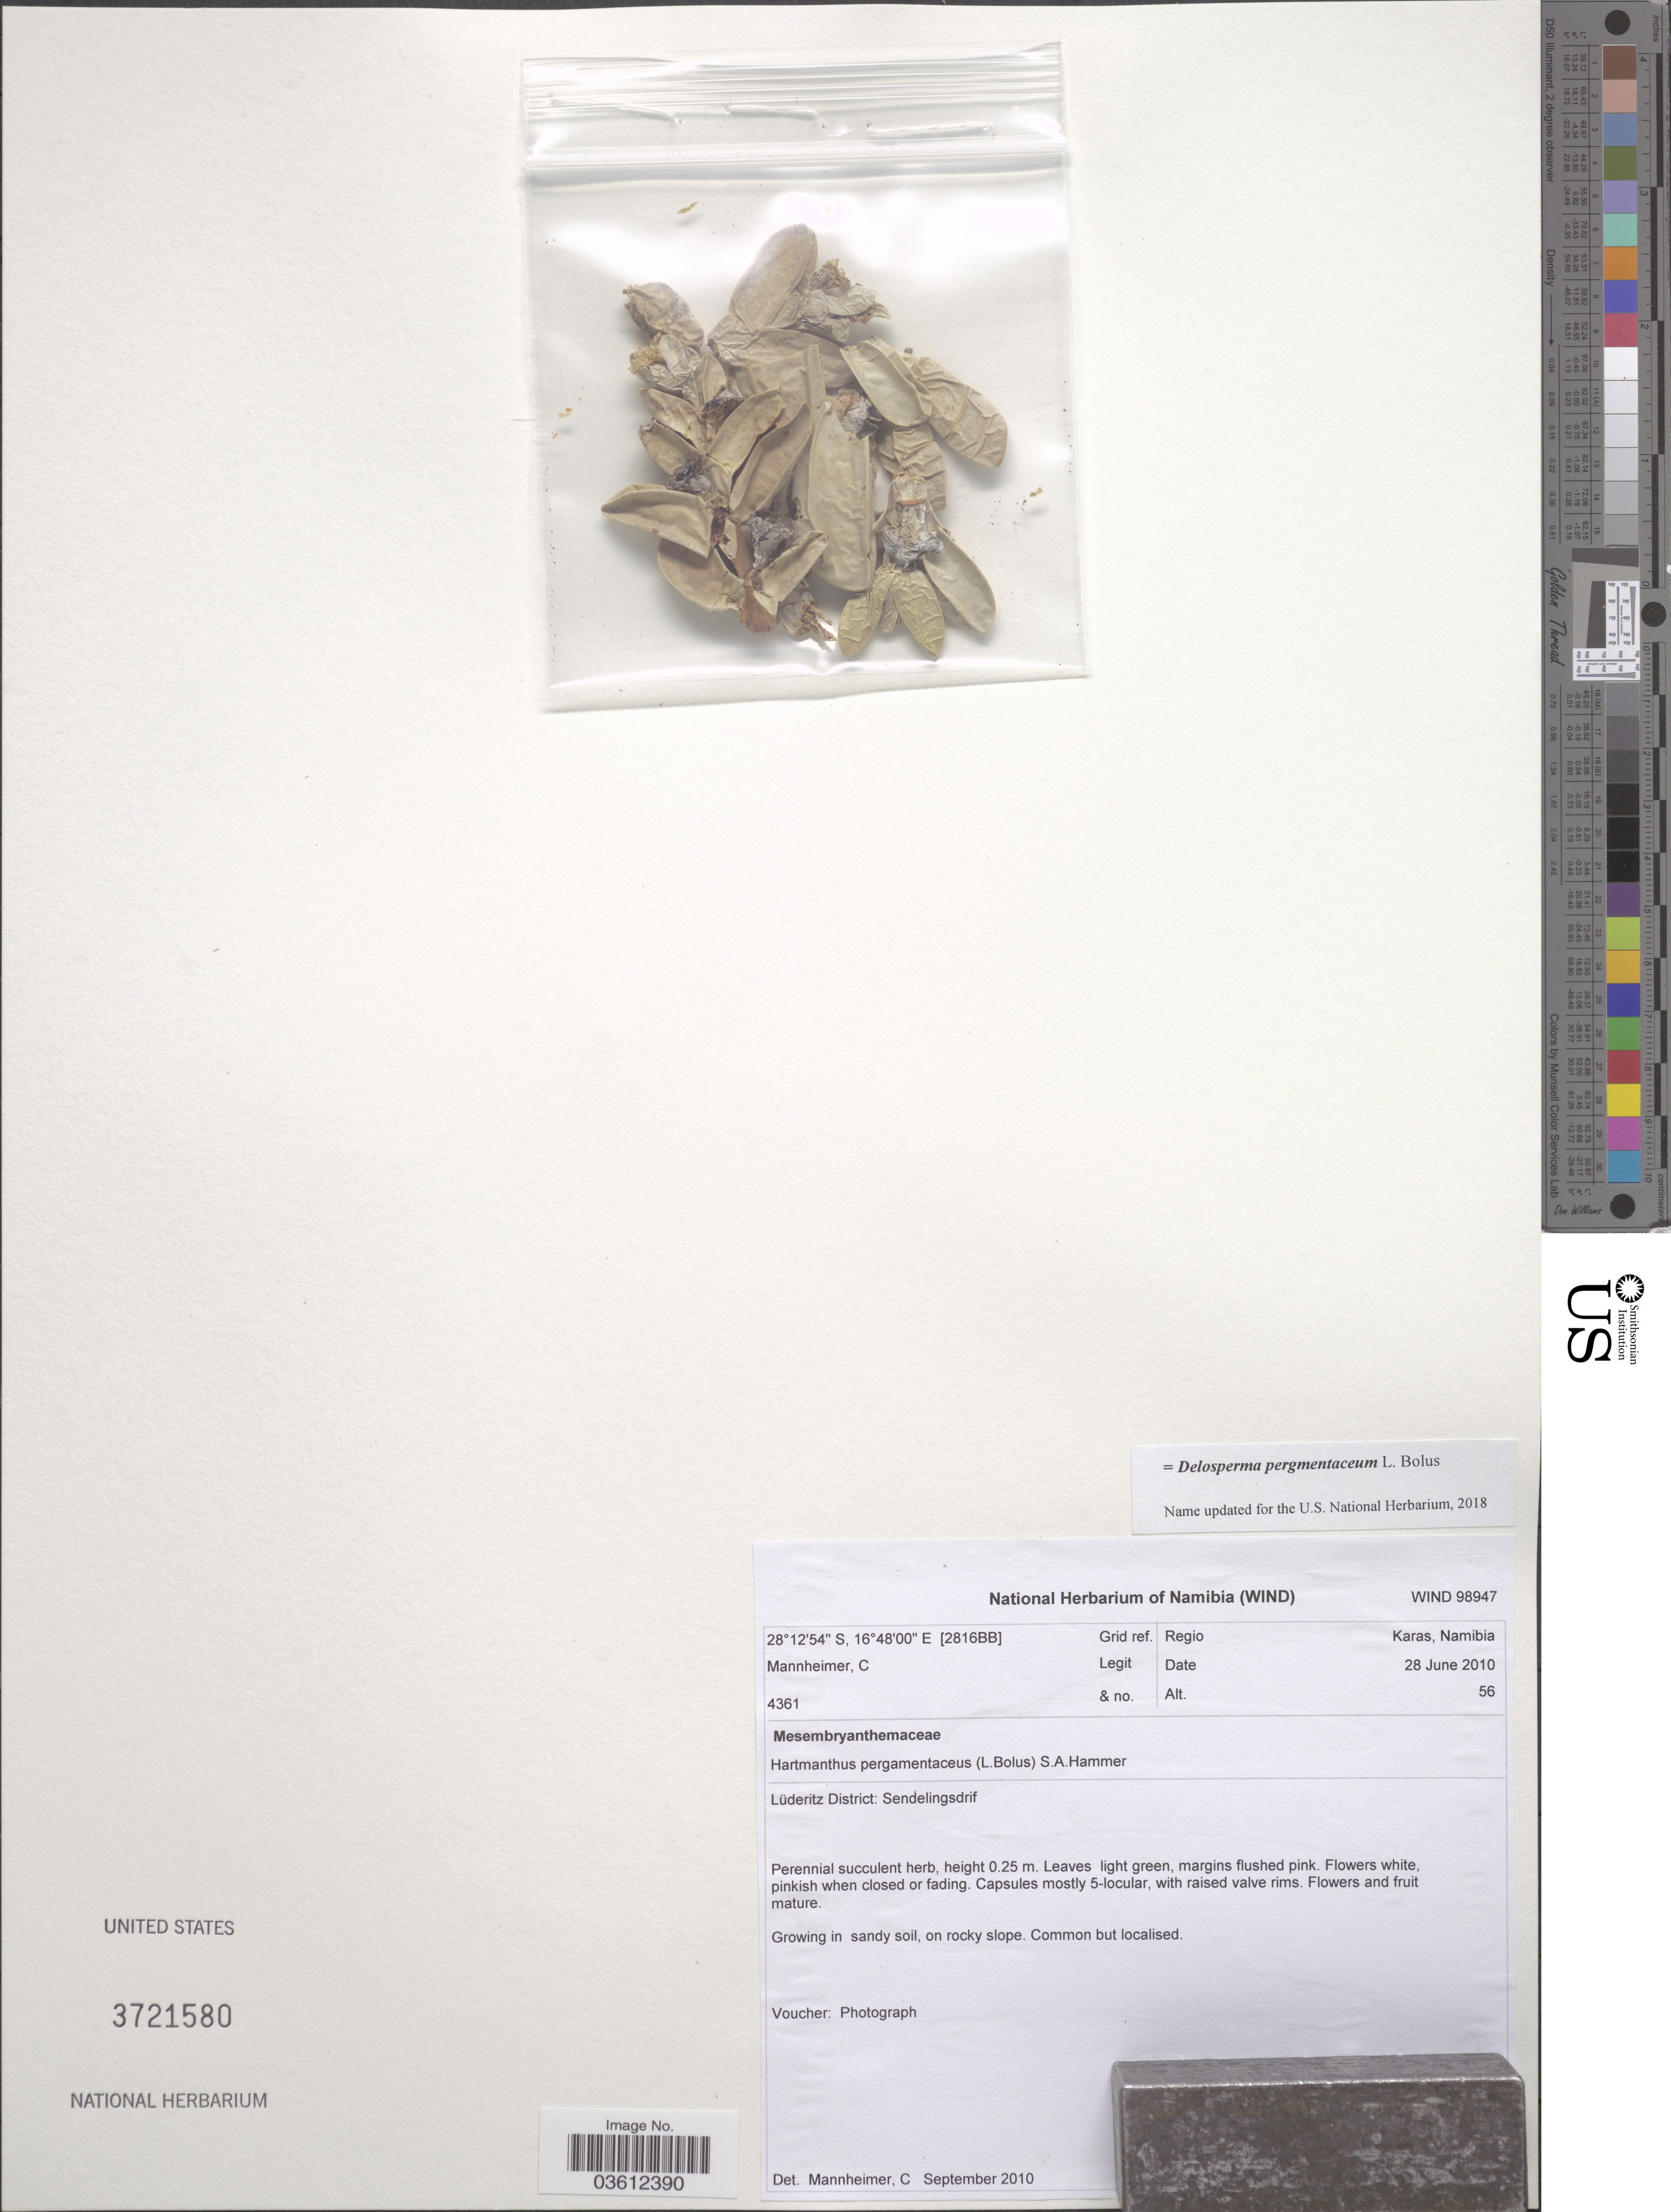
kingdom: Plantae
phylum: Tracheophyta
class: Magnoliopsida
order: Caryophyllales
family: Aizoaceae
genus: Hartmanthus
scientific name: Hartmanthus pergamentaceus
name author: (L. Bolus) S.A. Hammer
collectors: C. A. Mannheimer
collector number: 4361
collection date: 2010-06-28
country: Namibia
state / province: Karas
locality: Grid ref. [2816BB]. Regio Karas. Lüderitz District: Sendelingsdrif.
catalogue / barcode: US 3721580